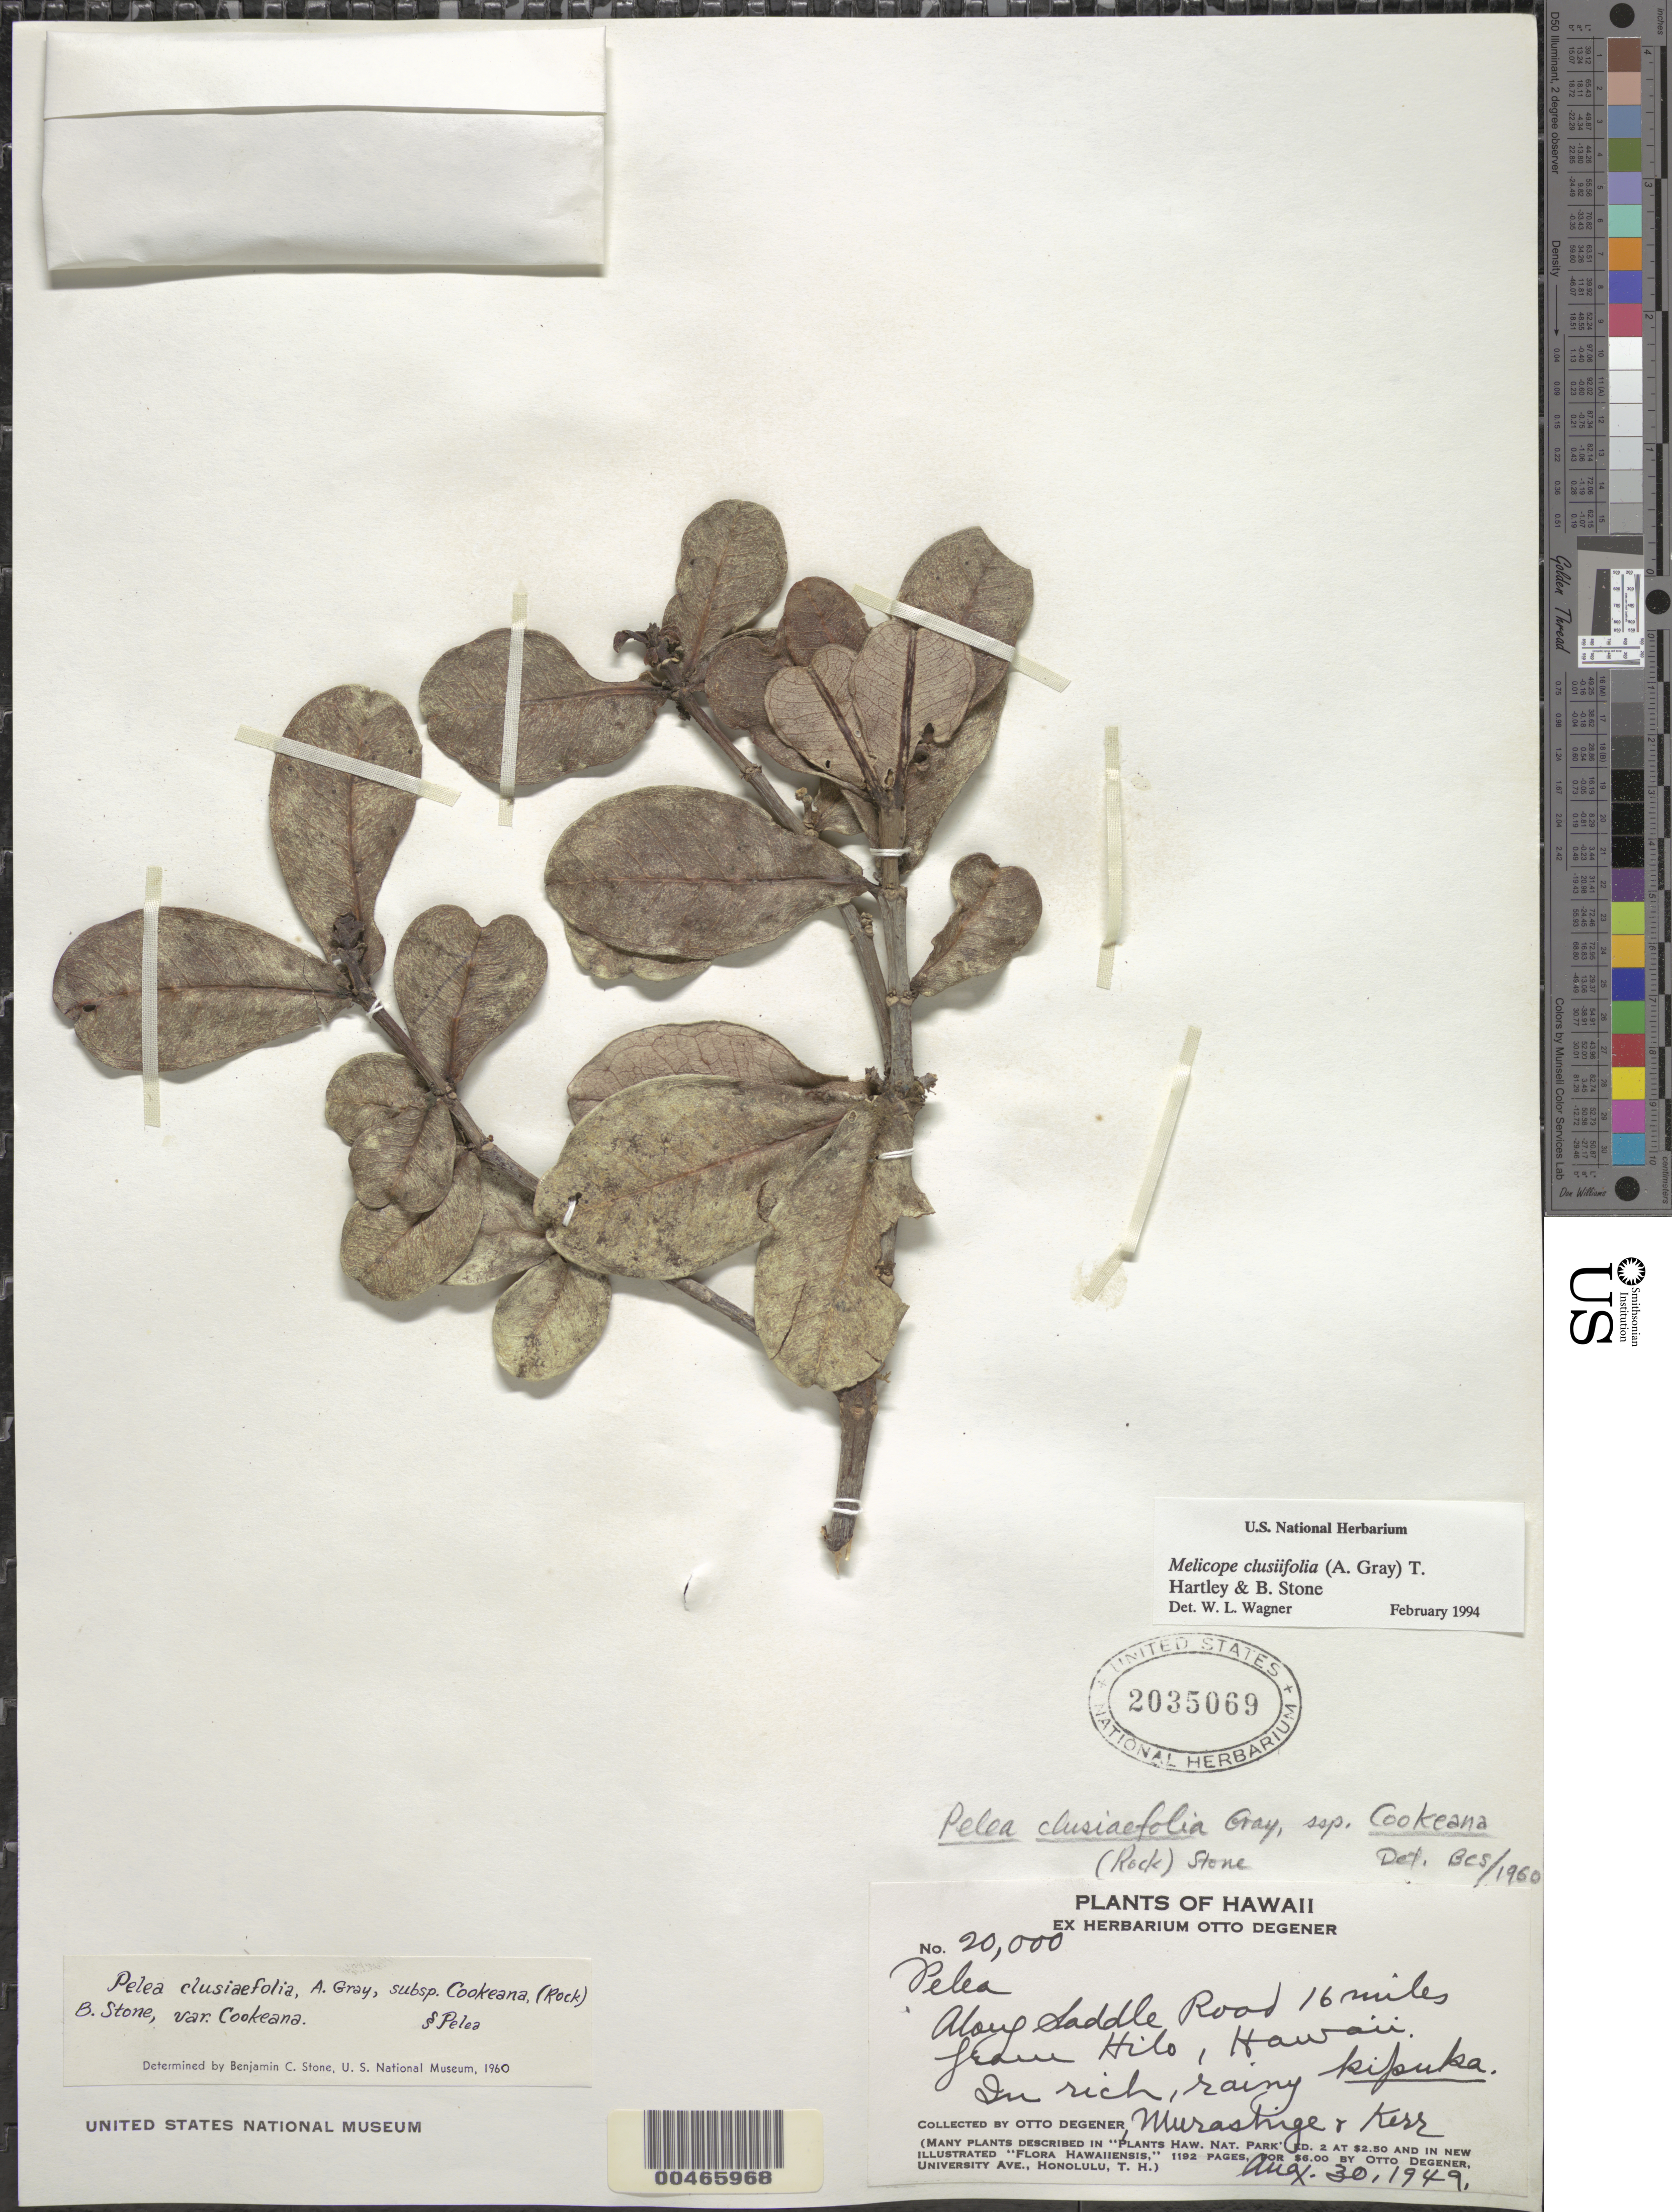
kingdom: Plantae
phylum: Tracheophyta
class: Magnoliopsida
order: Sapindales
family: Rutaceae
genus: Melicope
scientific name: Melicope clusiifolia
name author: (A. Gray) T.G. Hartley & B.C. Stone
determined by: Wagner, W. L., (BOT), Smithsonian Institution - National Museum of Natural History (UNITED STATES)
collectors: O. Degener, Murashige & Kerr, --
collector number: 20000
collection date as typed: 30 Aug 1949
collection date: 1949-08-30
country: United States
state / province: Hawaii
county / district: Hawaii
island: Hawaii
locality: Along Saddle Road 16 mi from Hilo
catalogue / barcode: US 2035069